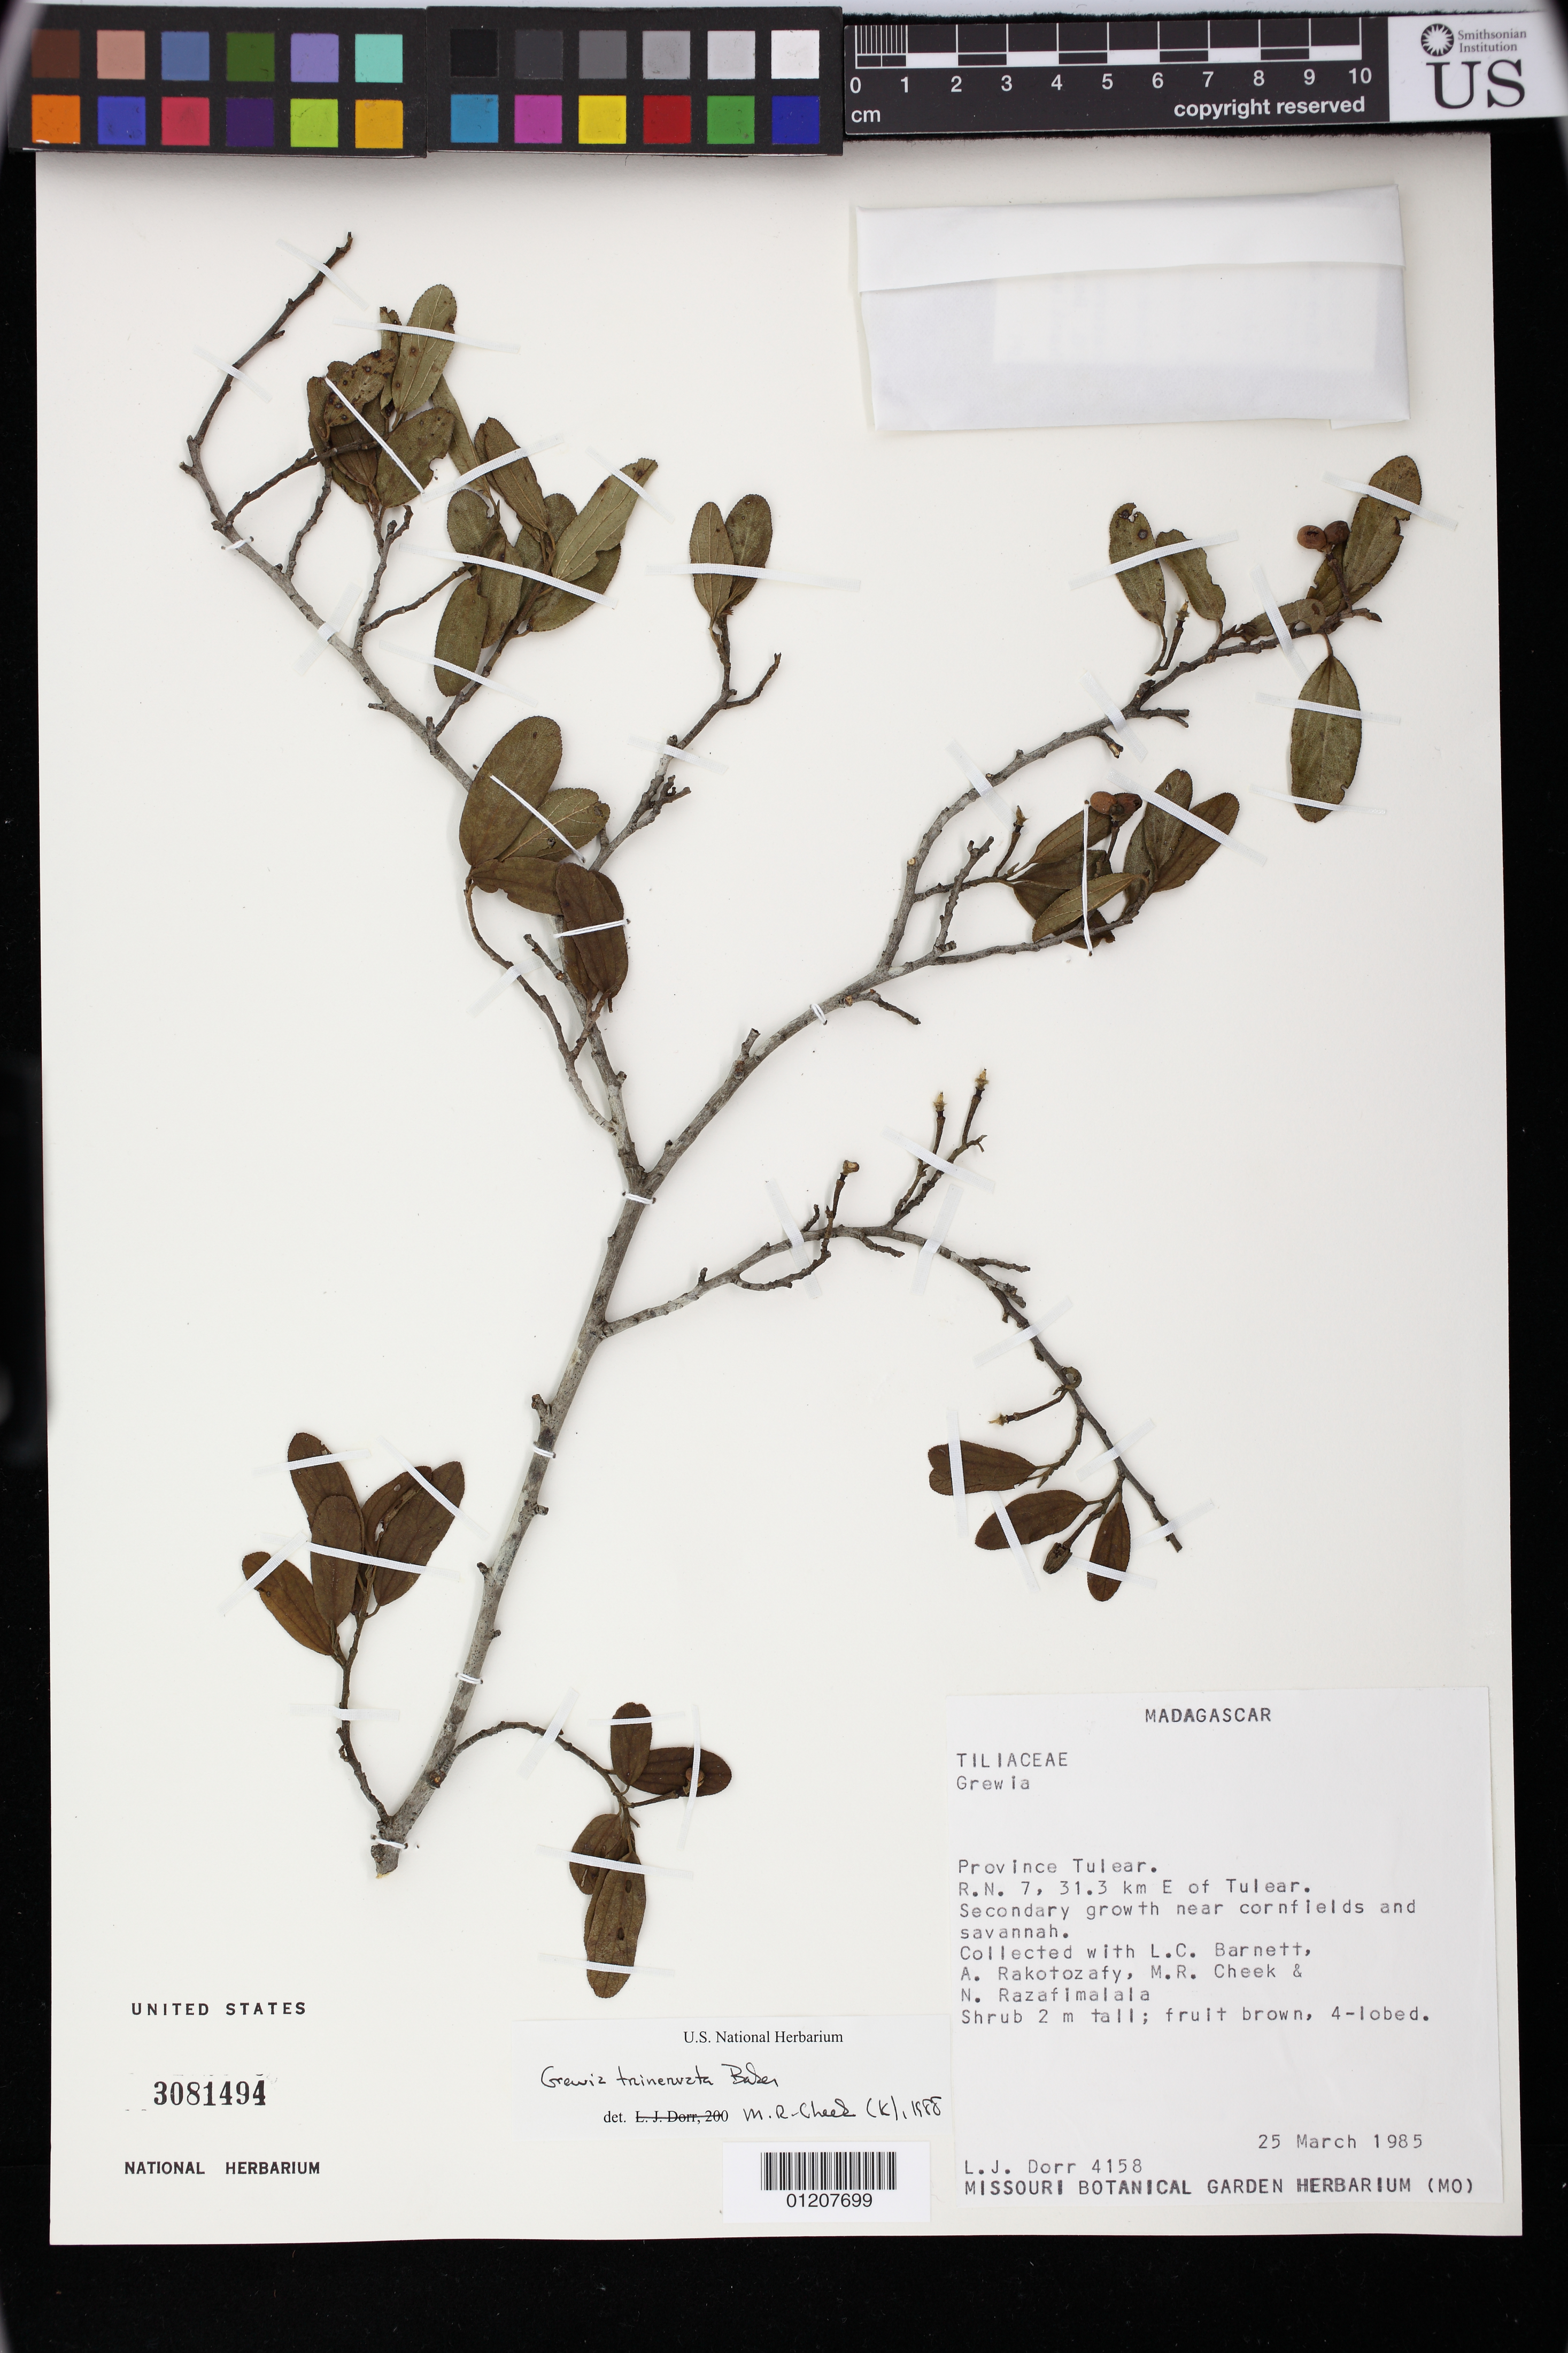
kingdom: Plantae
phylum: Tracheophyta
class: Magnoliopsida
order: Malvales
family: Malvaceae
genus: Grewia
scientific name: Grewia trinervata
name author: Baker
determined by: Cheek, M., (K), Royal Botanic Garden (Kew)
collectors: L. J. Dorr, L. C. Barnett, A. Rakotozafy & M. Cheek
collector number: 4158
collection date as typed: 25 Mar 1985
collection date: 1985-03-25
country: Madagascar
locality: Province Tulear.. R.N. 7, 31.3 km E of Tulear.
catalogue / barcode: US 3081494